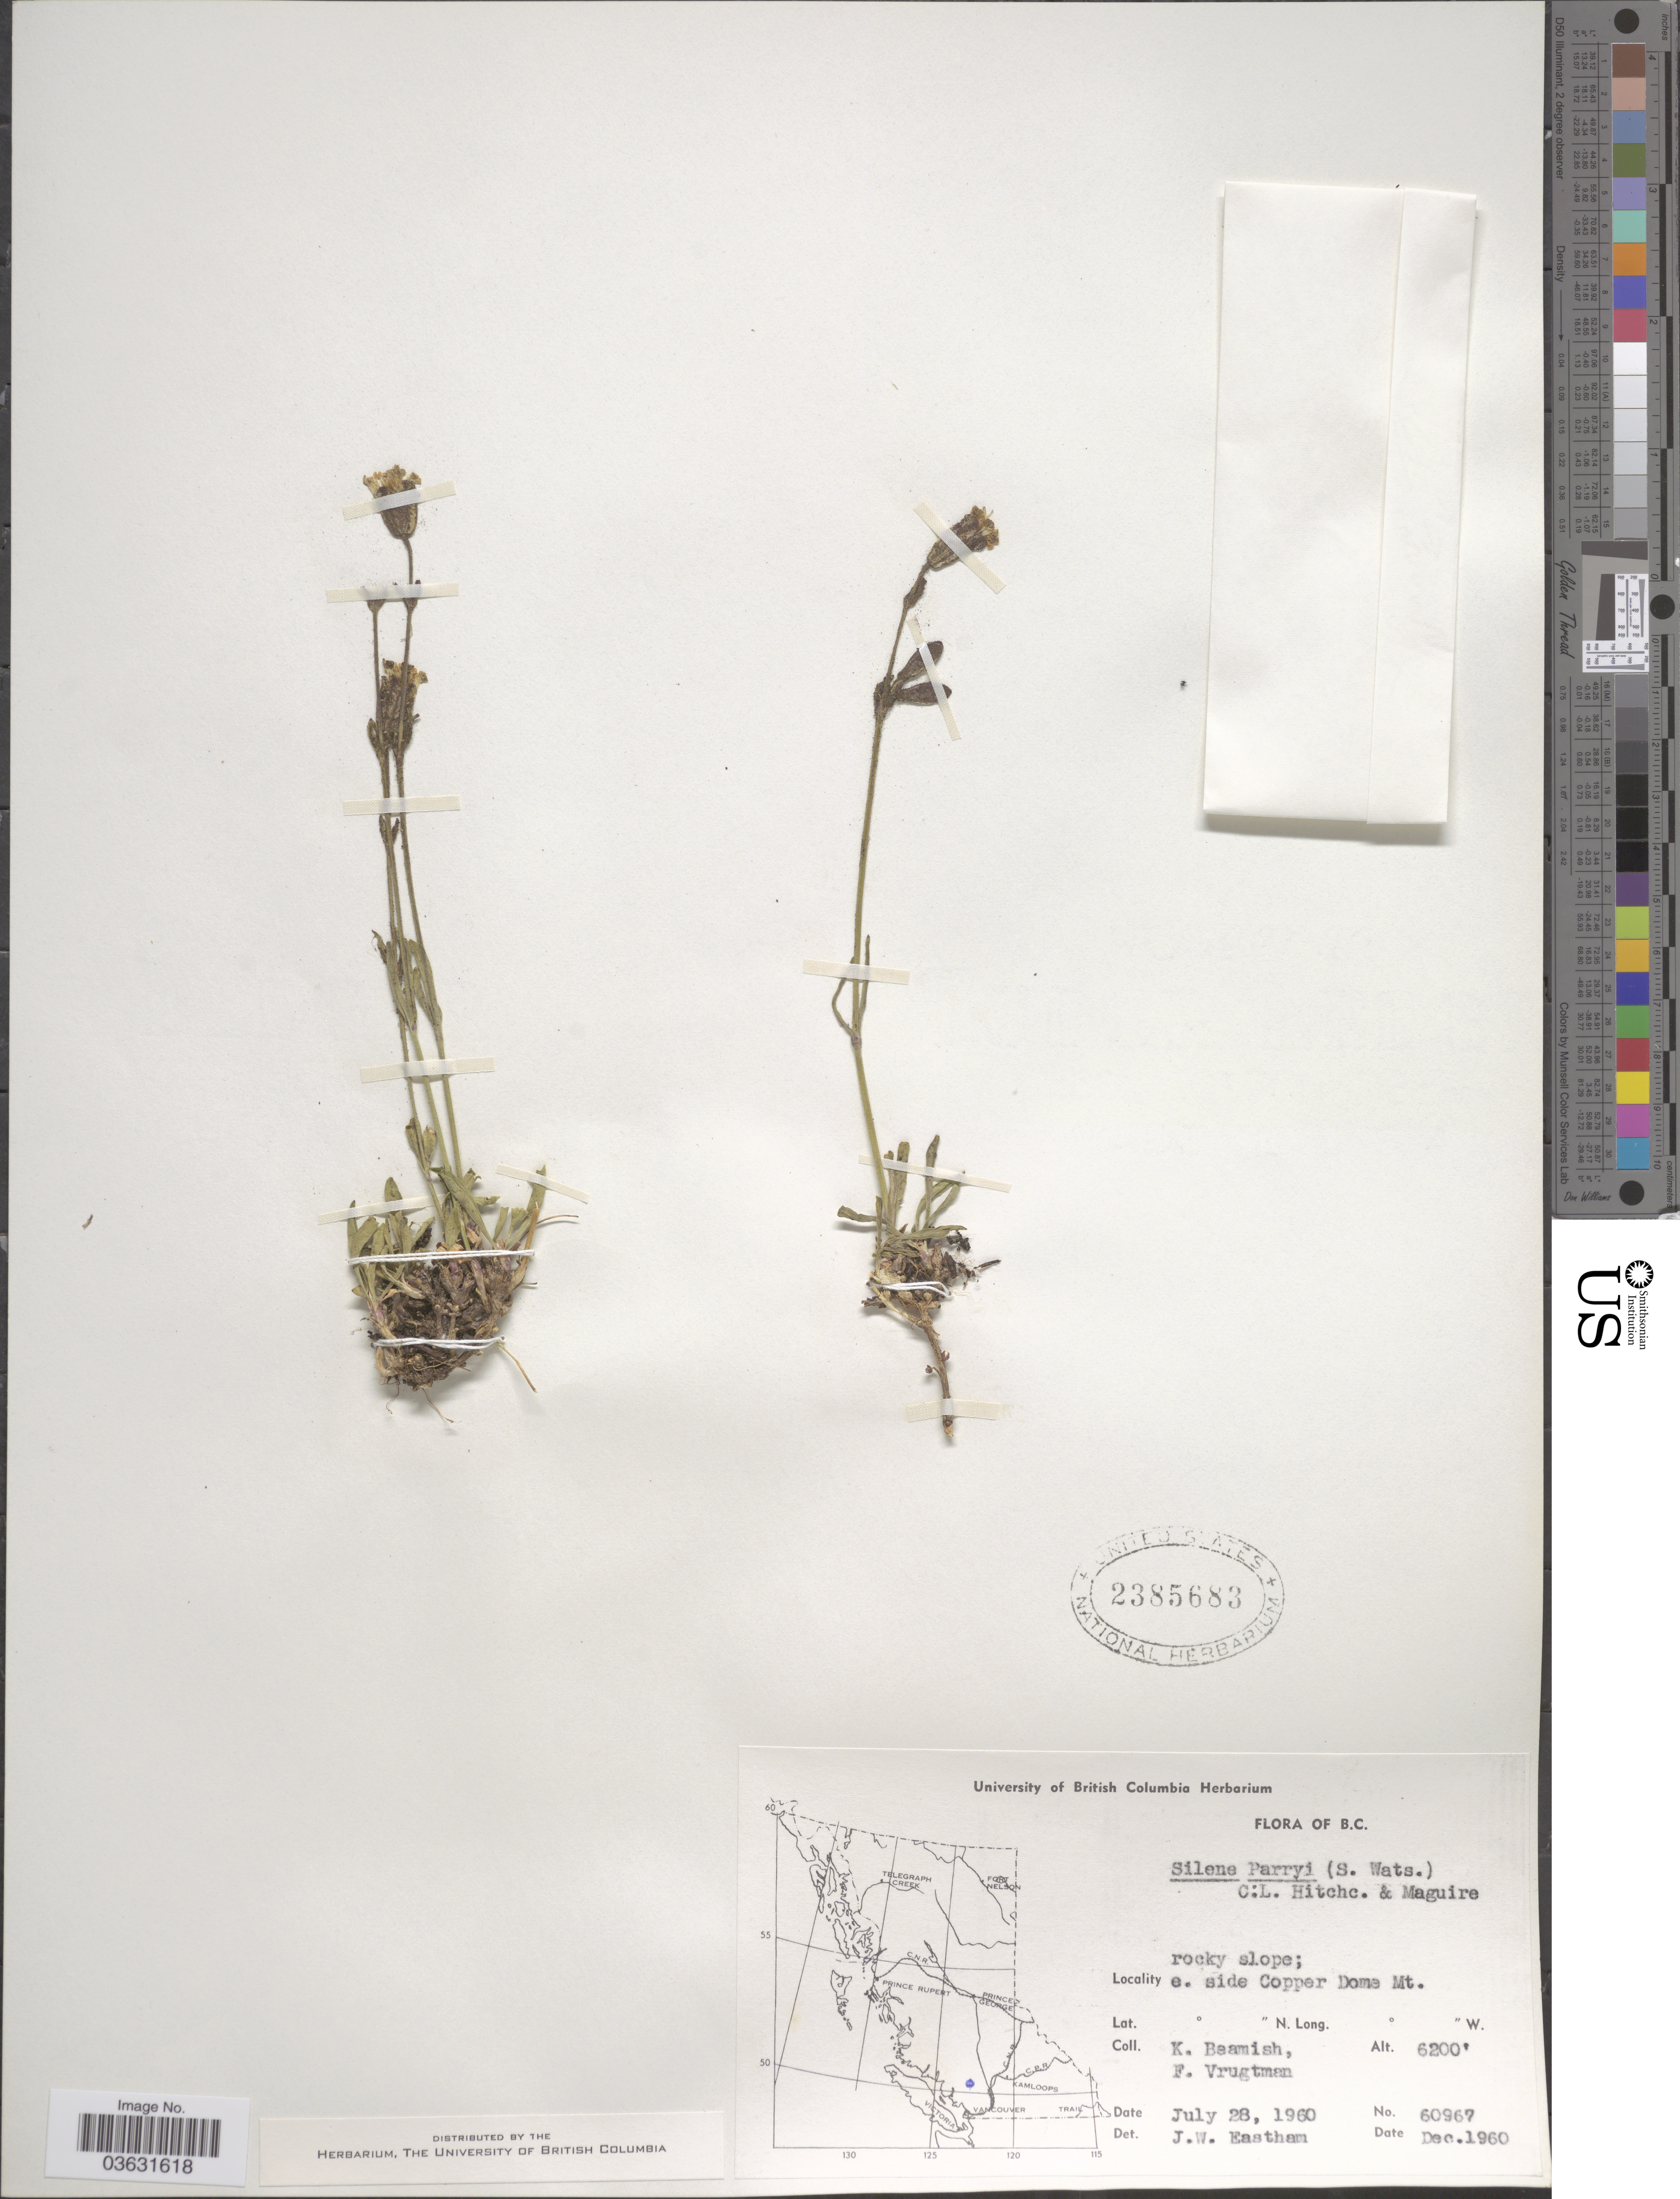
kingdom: Plantae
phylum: Tracheophyta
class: Magnoliopsida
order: Caryophyllales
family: Caryophyllaceae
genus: Silene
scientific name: Silene parryi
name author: (S. Watson) C.L. Hitchc. & Maguire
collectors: K. Beamish & F. Vrugtman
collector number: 60967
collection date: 1960-07-28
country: Canada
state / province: British Columbia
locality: E. side Copper Dome Mt.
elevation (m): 1890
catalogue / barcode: US 2385683